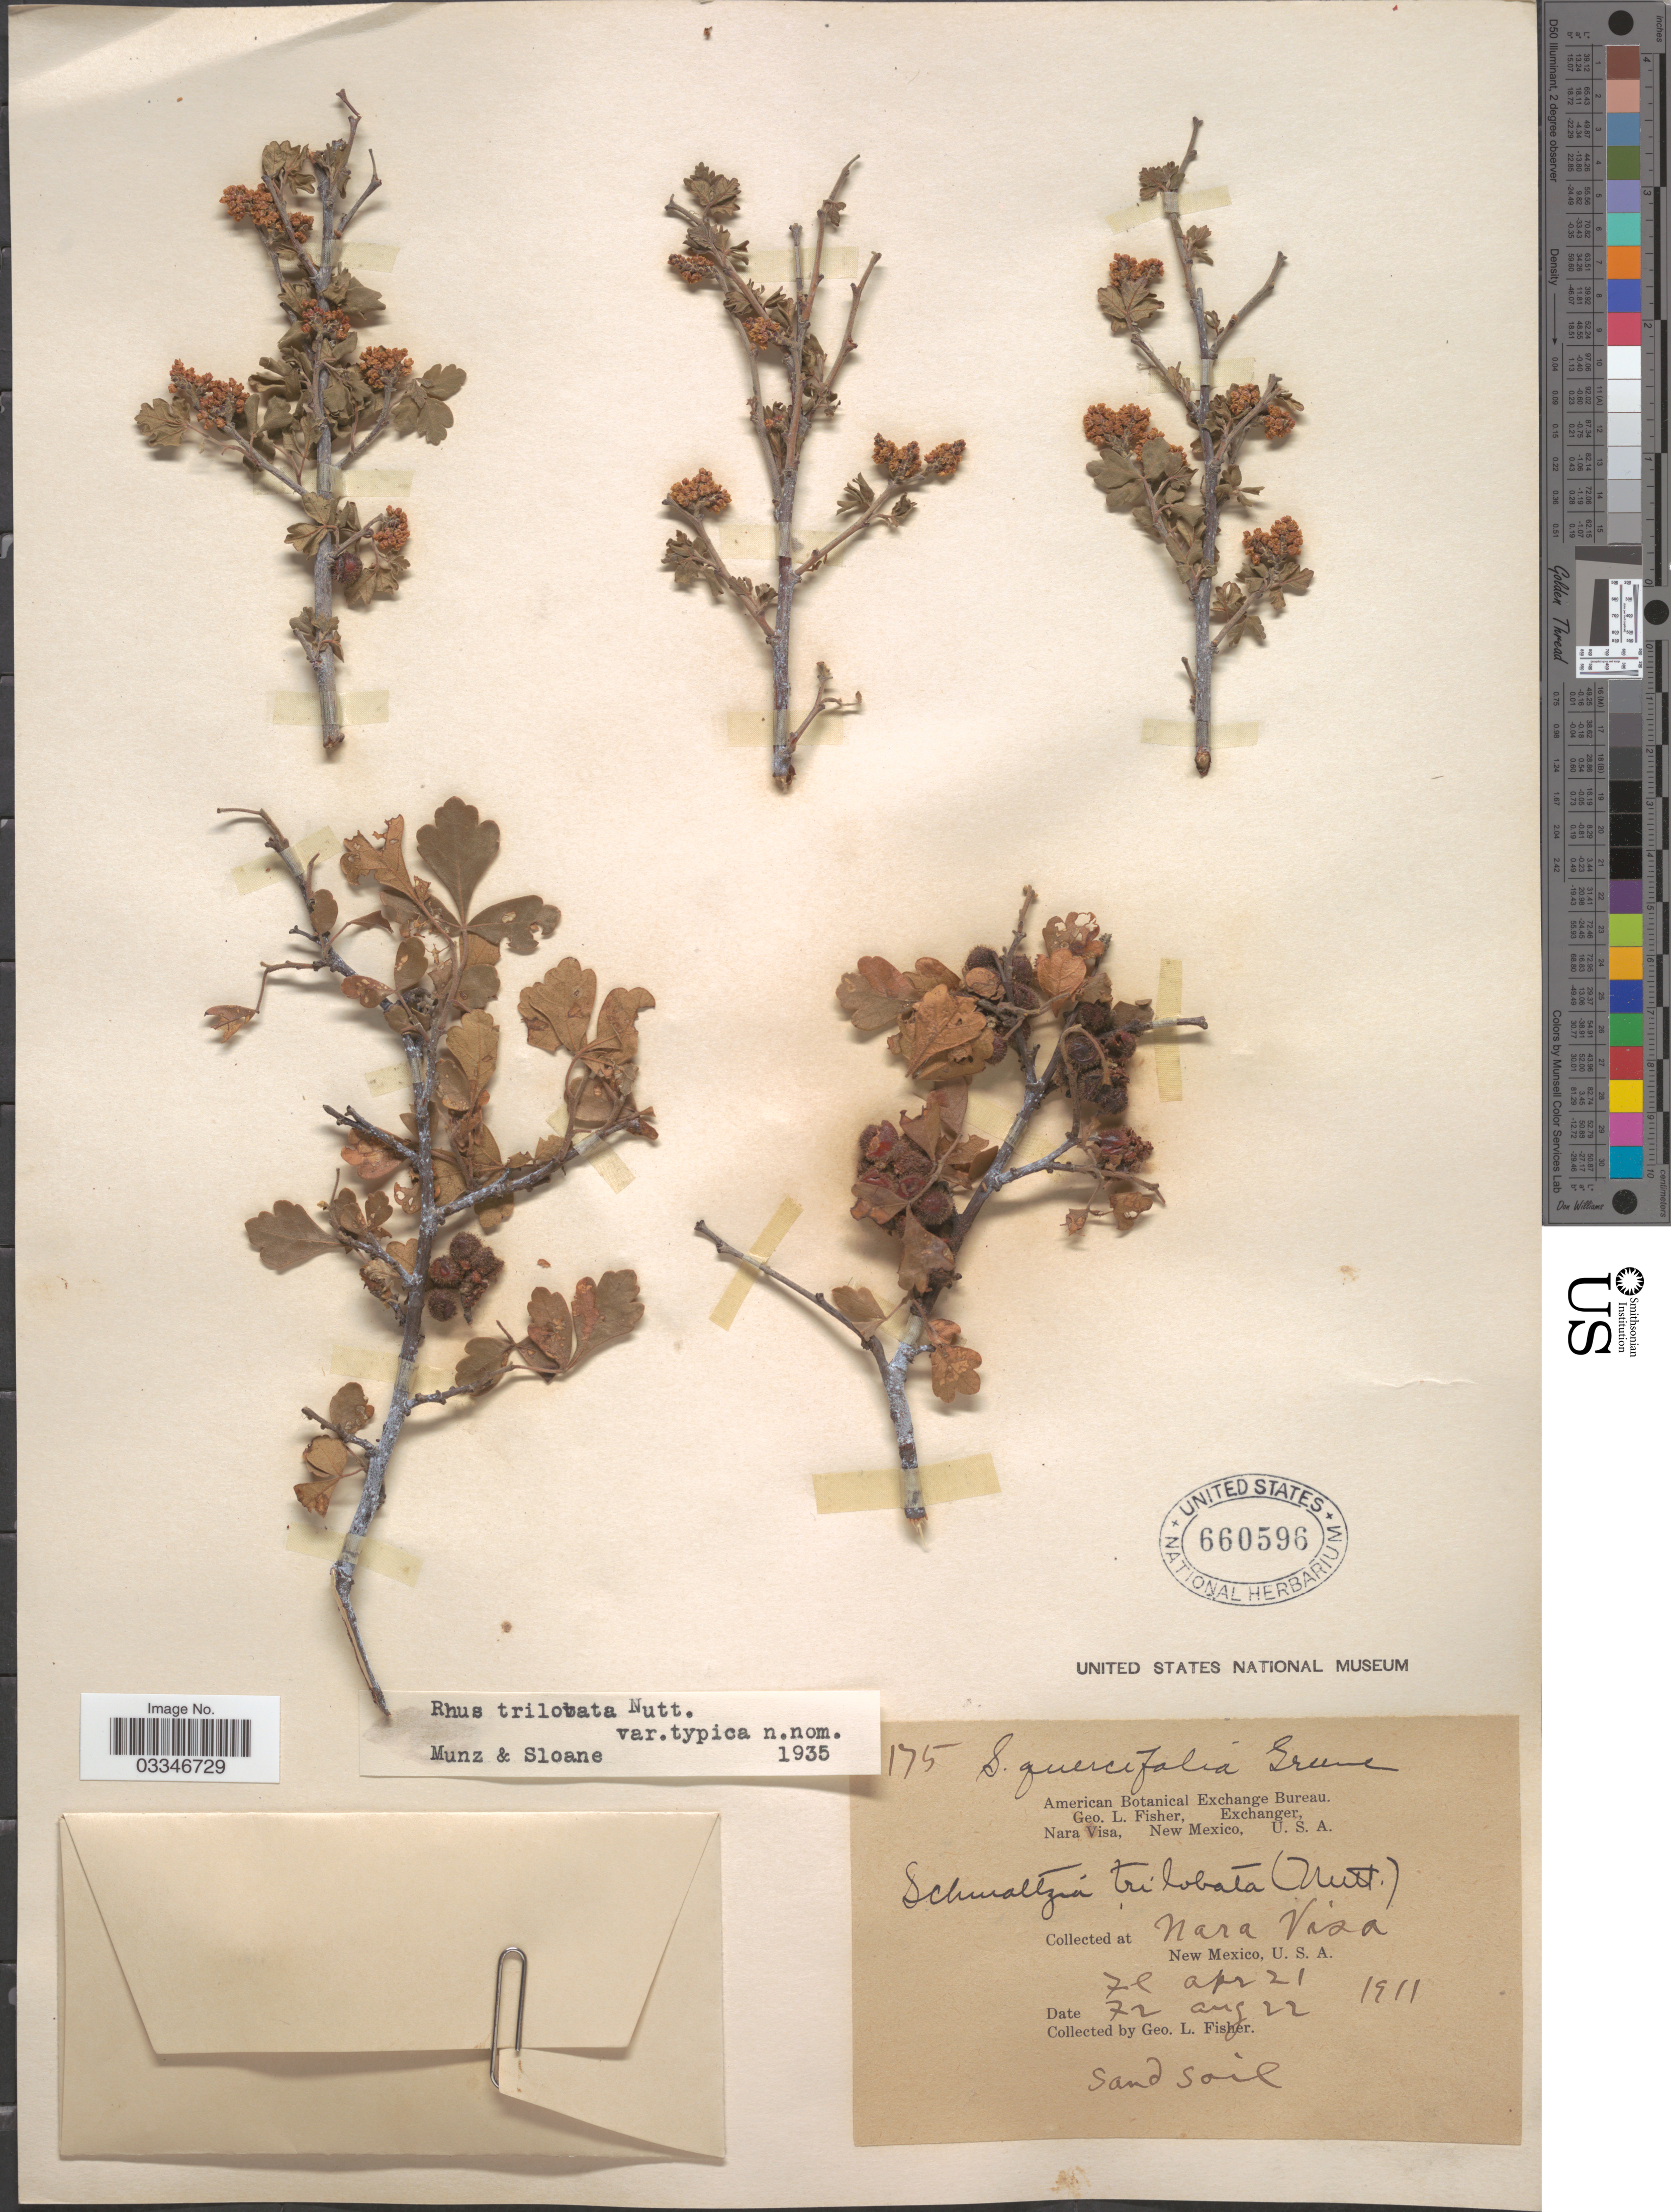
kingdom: Plantae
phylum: Tracheophyta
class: Magnoliopsida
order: Sapindales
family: Anacardiaceae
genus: Rhus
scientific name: Rhus trilobata var. typica Munz & Sloane ined.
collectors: G. L. Fisher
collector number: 175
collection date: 1911-04-21/1911-08-22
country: United States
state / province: New Mexico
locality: Nara Visa.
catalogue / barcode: US 660596